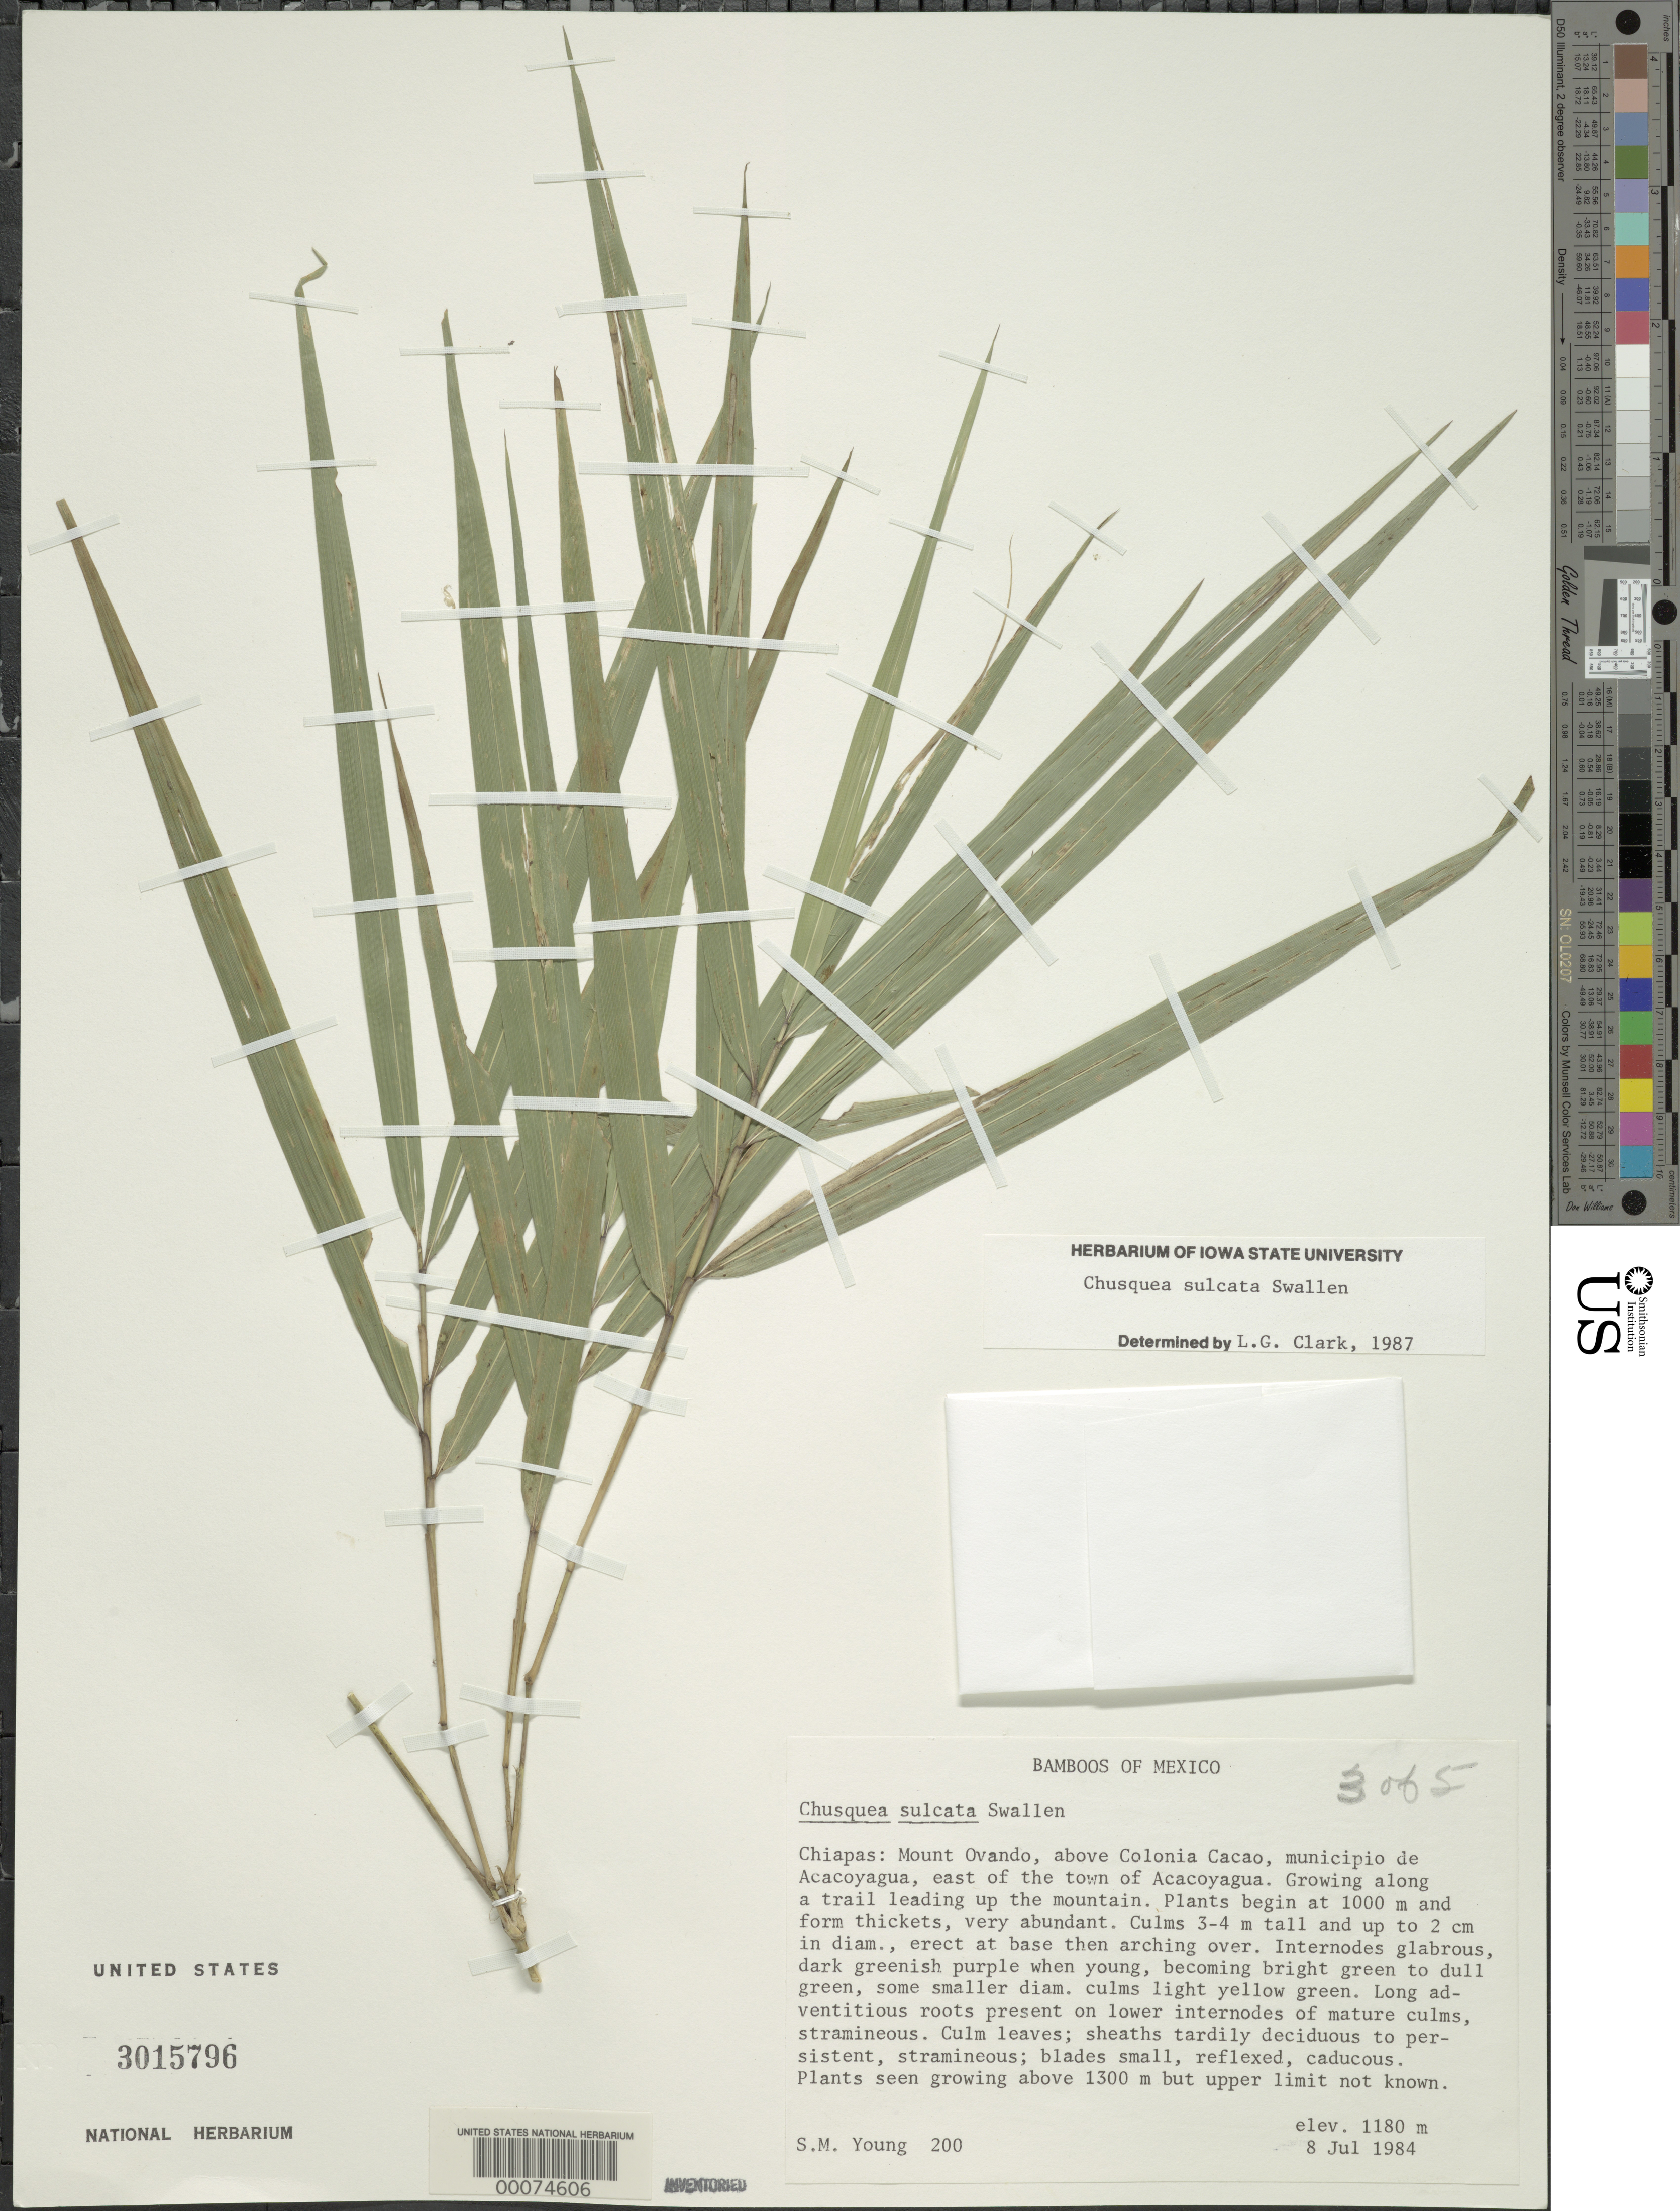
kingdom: Plantae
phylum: Tracheophyta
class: Liliopsida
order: Poales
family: Poaceae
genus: Chusquea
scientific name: Chusquea sulcata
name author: Swallen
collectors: S. Young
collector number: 200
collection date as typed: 08 Jul 1984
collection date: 1984-07-08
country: Mexico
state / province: Chiapas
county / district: Acacoyagua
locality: Mount Ovando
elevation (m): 1180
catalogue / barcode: US 3015796